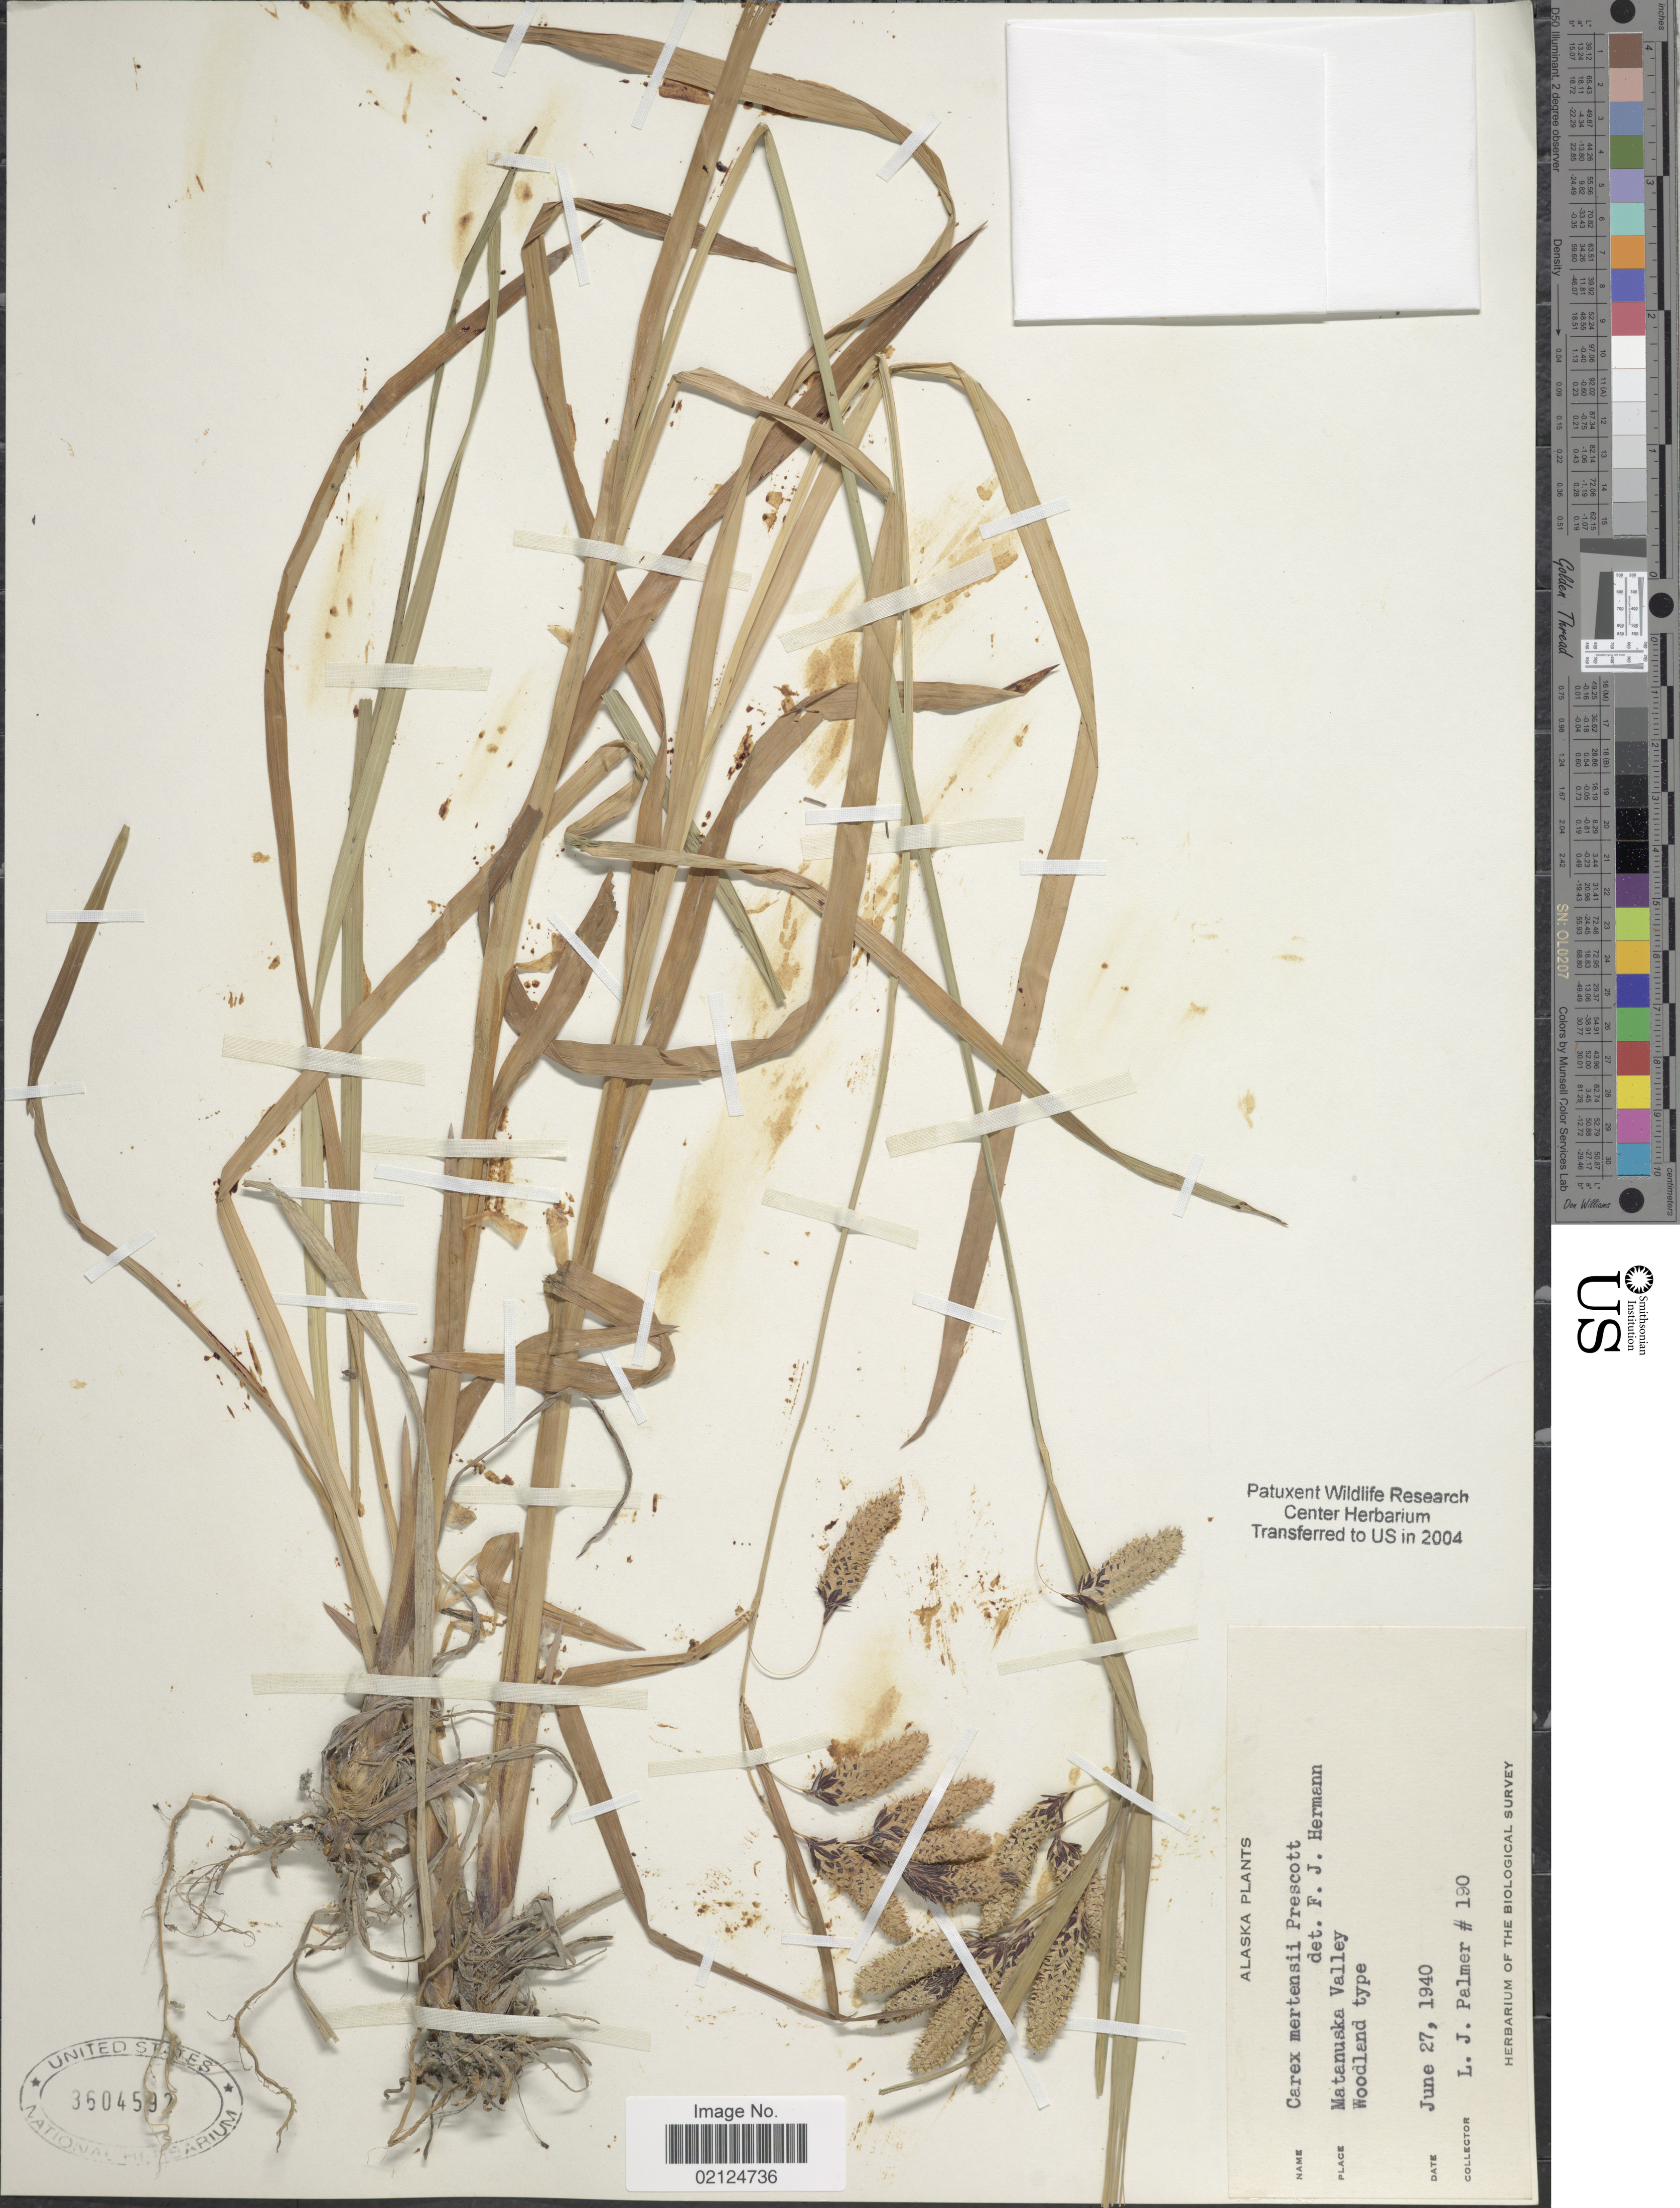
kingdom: Plantae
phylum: Tracheophyta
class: Liliopsida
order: Poales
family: Cyperaceae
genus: Carex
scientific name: Carex mertensii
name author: J.D. Prescott ex Bong.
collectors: L. J. Palmer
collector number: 190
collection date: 1940-06-27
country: United States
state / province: Alaska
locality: Matanuska Valley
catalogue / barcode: US 3604592